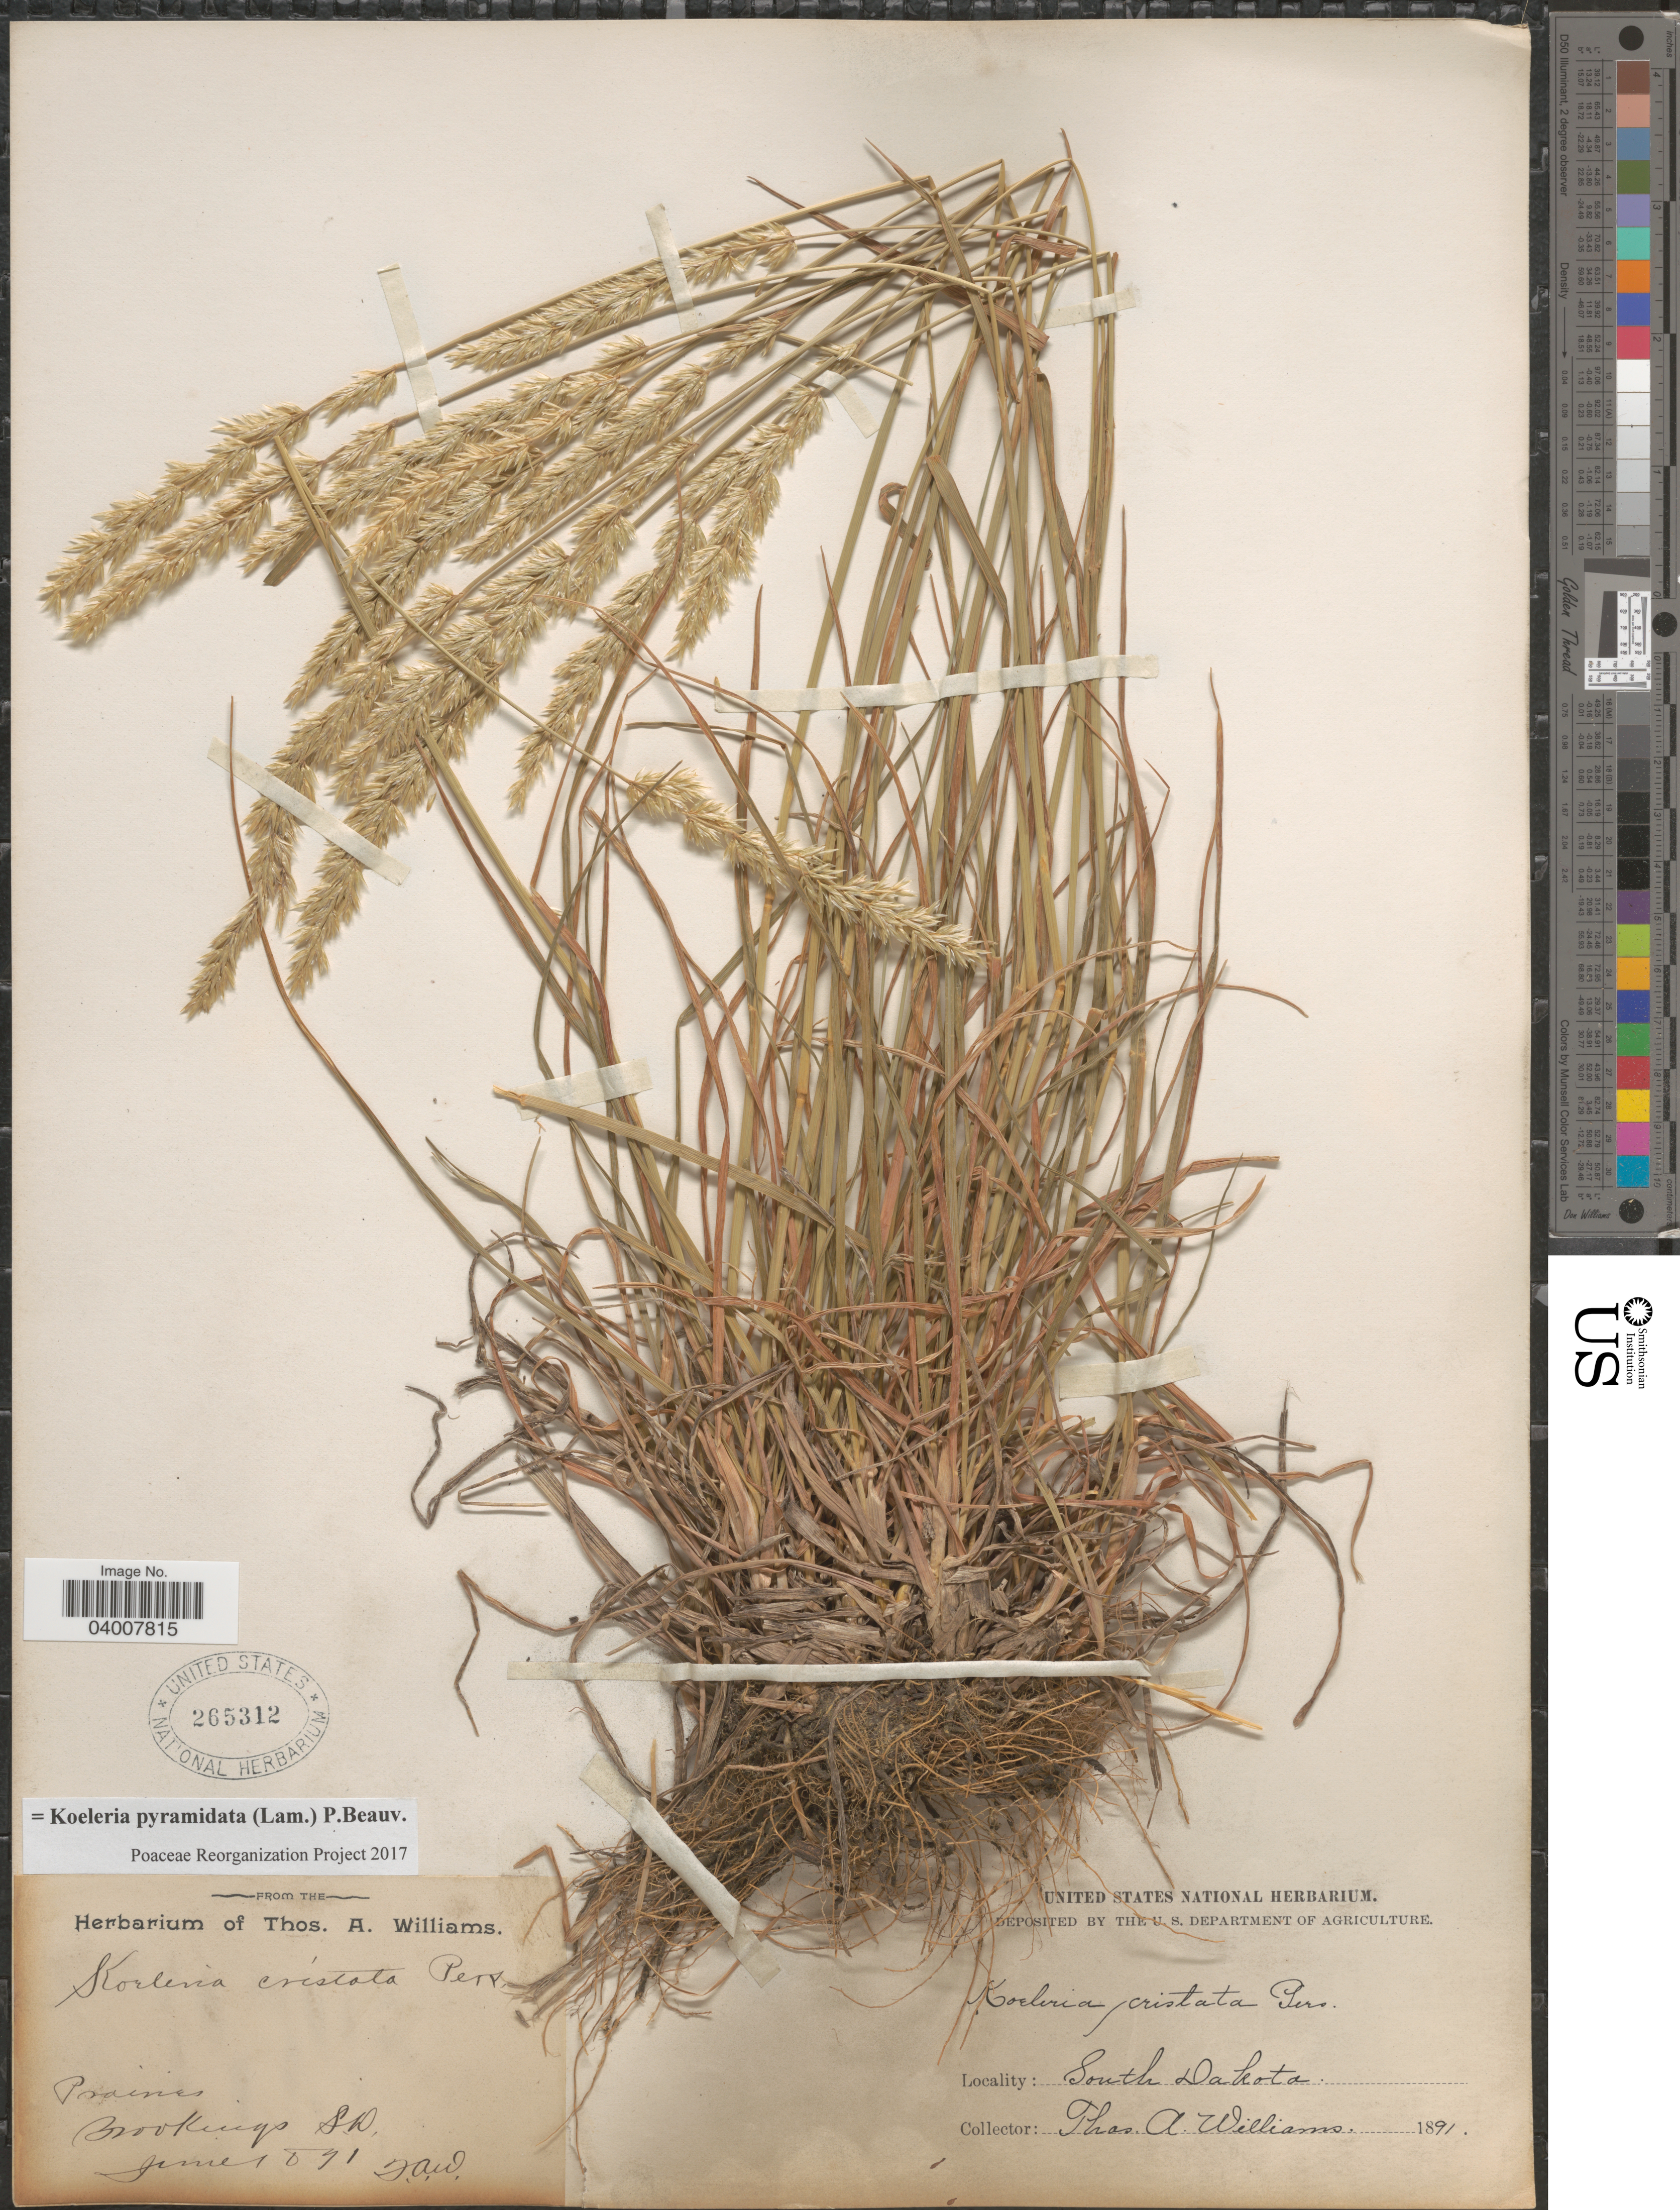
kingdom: Plantae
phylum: Tracheophyta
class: Liliopsida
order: Poales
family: Poaceae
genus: Koeleria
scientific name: Koeleria pyramidata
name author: (Lam.) P. Beauv.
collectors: T. A. Williams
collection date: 1891-06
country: United States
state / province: South Dakota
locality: Brookings.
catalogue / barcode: US 265312